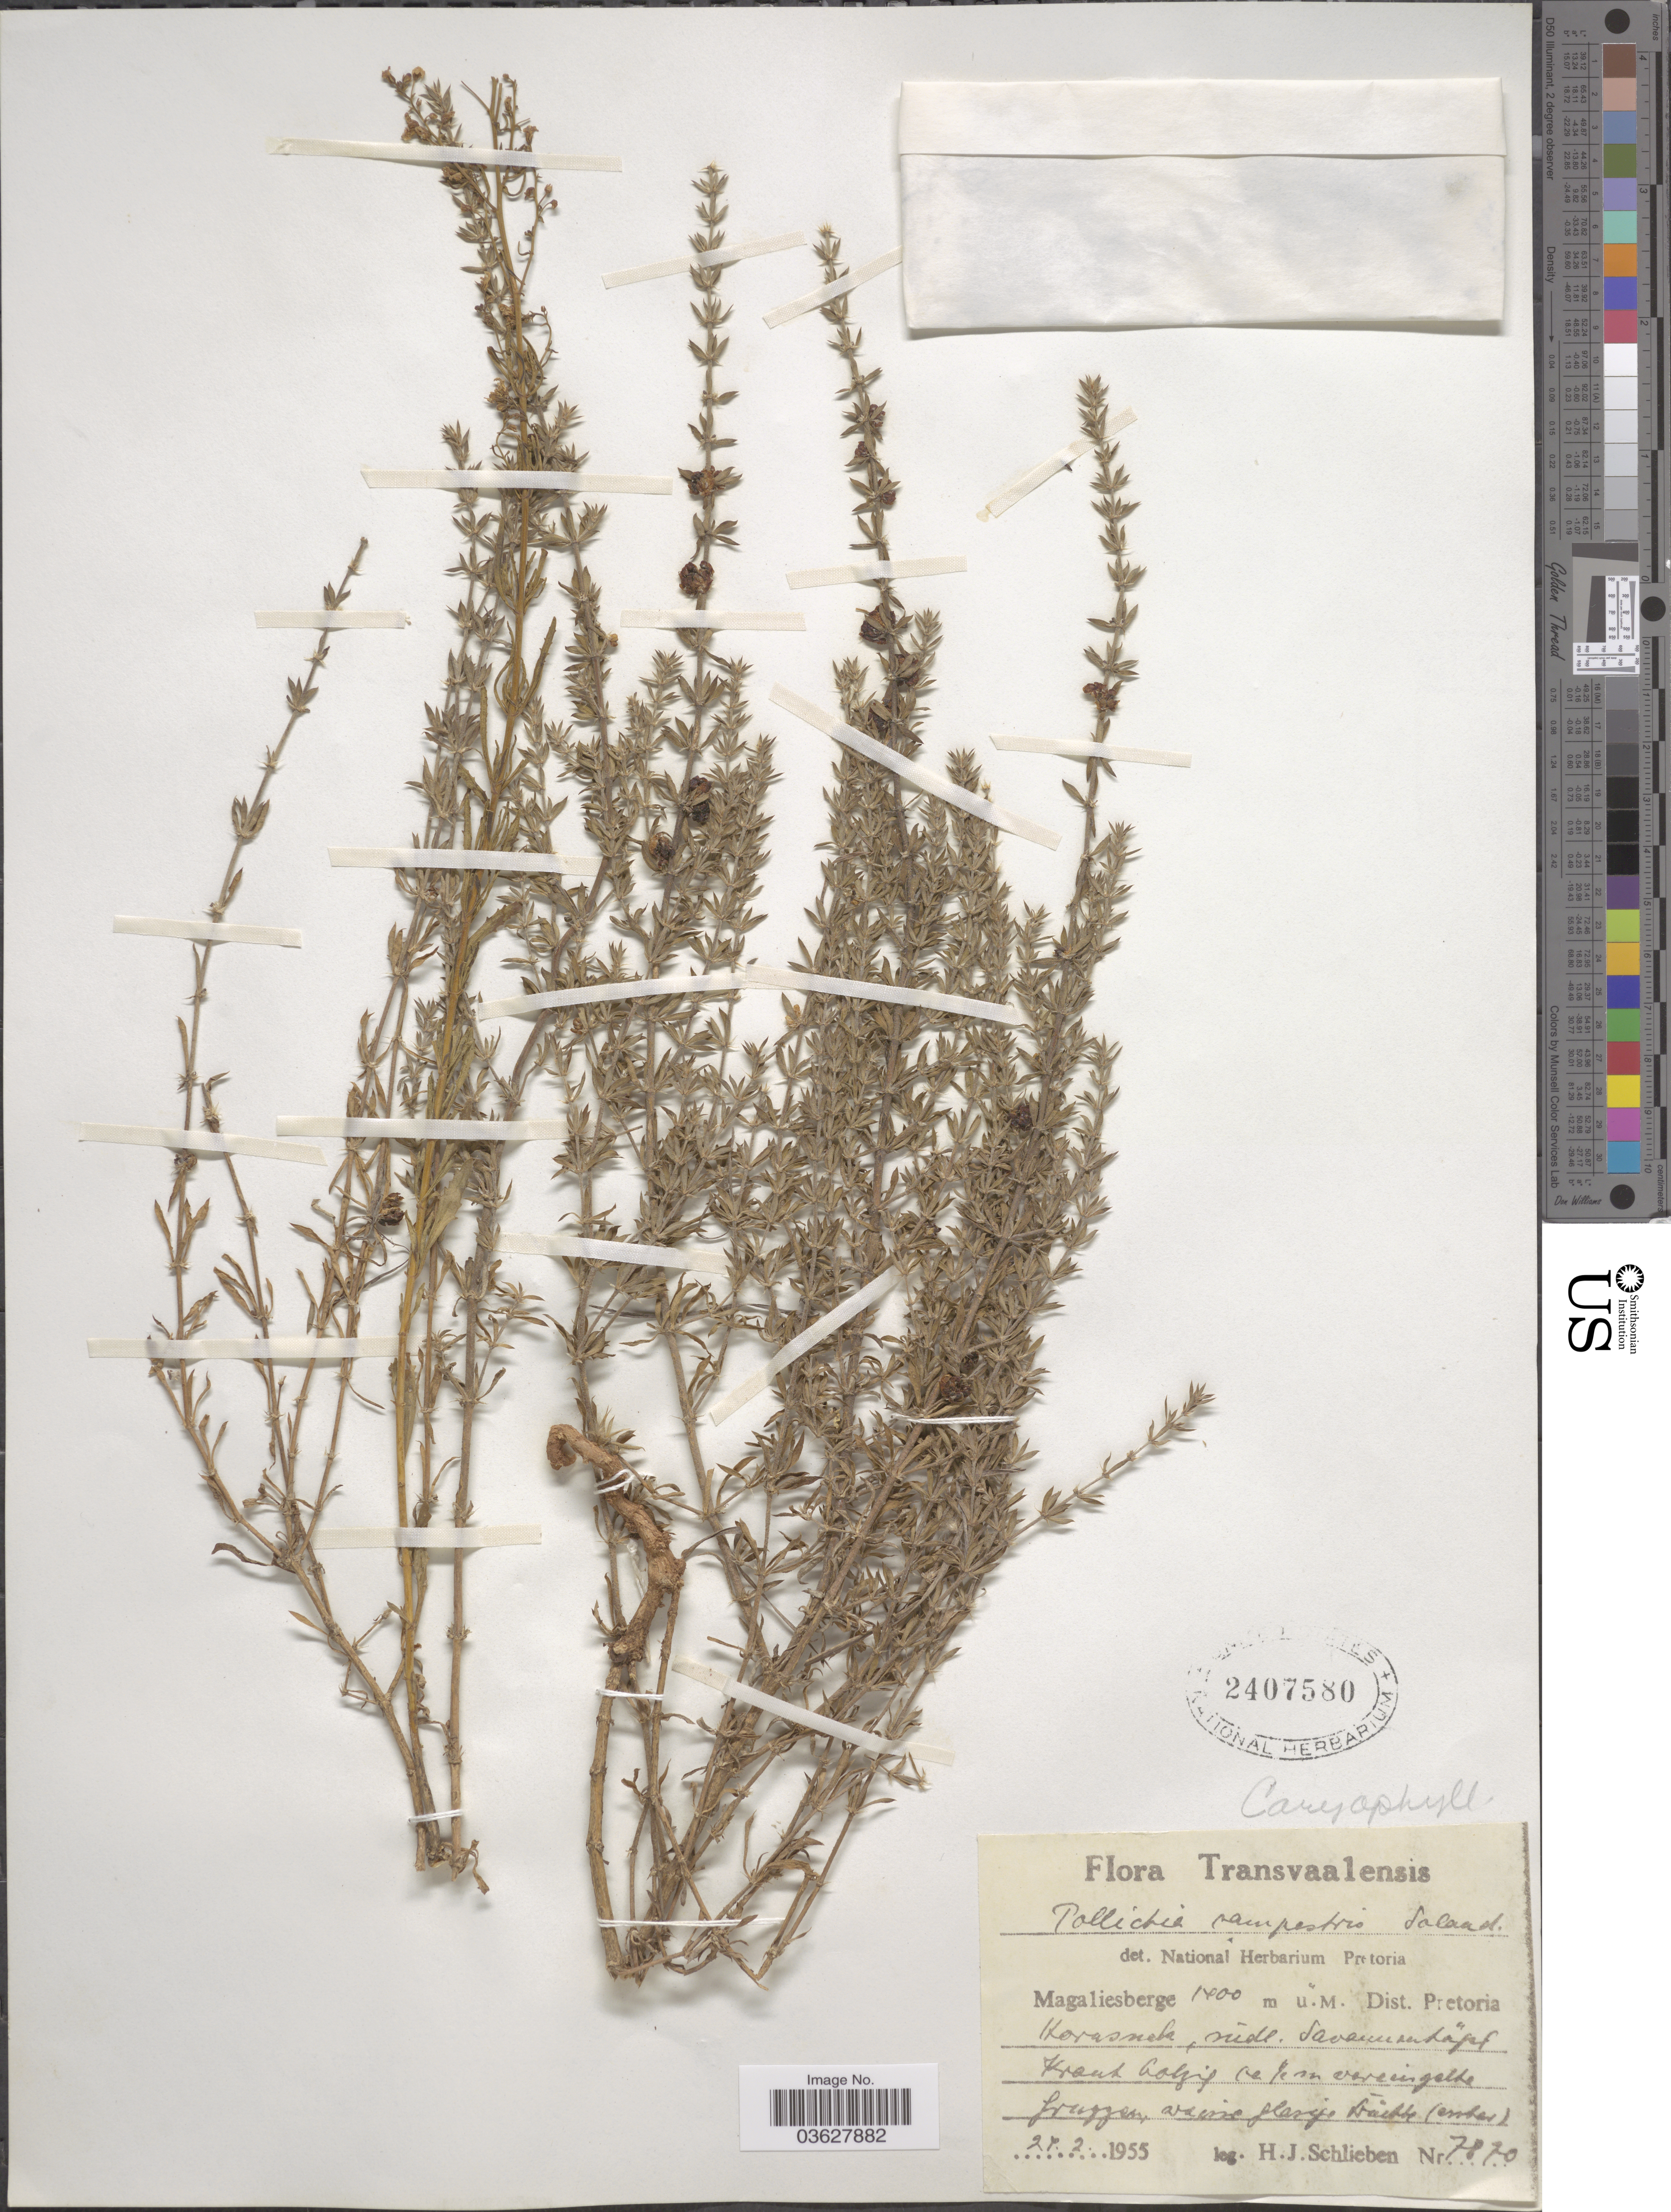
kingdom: Plantae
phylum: Tracheophyta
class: Magnoliopsida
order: Caryophyllales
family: Caryophyllaceae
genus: Pollichia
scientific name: Pollichia campestris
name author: Aiton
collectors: H. J. Schlieben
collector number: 7870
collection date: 1955-02-27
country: South Africa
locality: Transvaalensis. Magaliesberge. Dist. Pretoria. Hornsnek.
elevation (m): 1400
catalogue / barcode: US 2407580